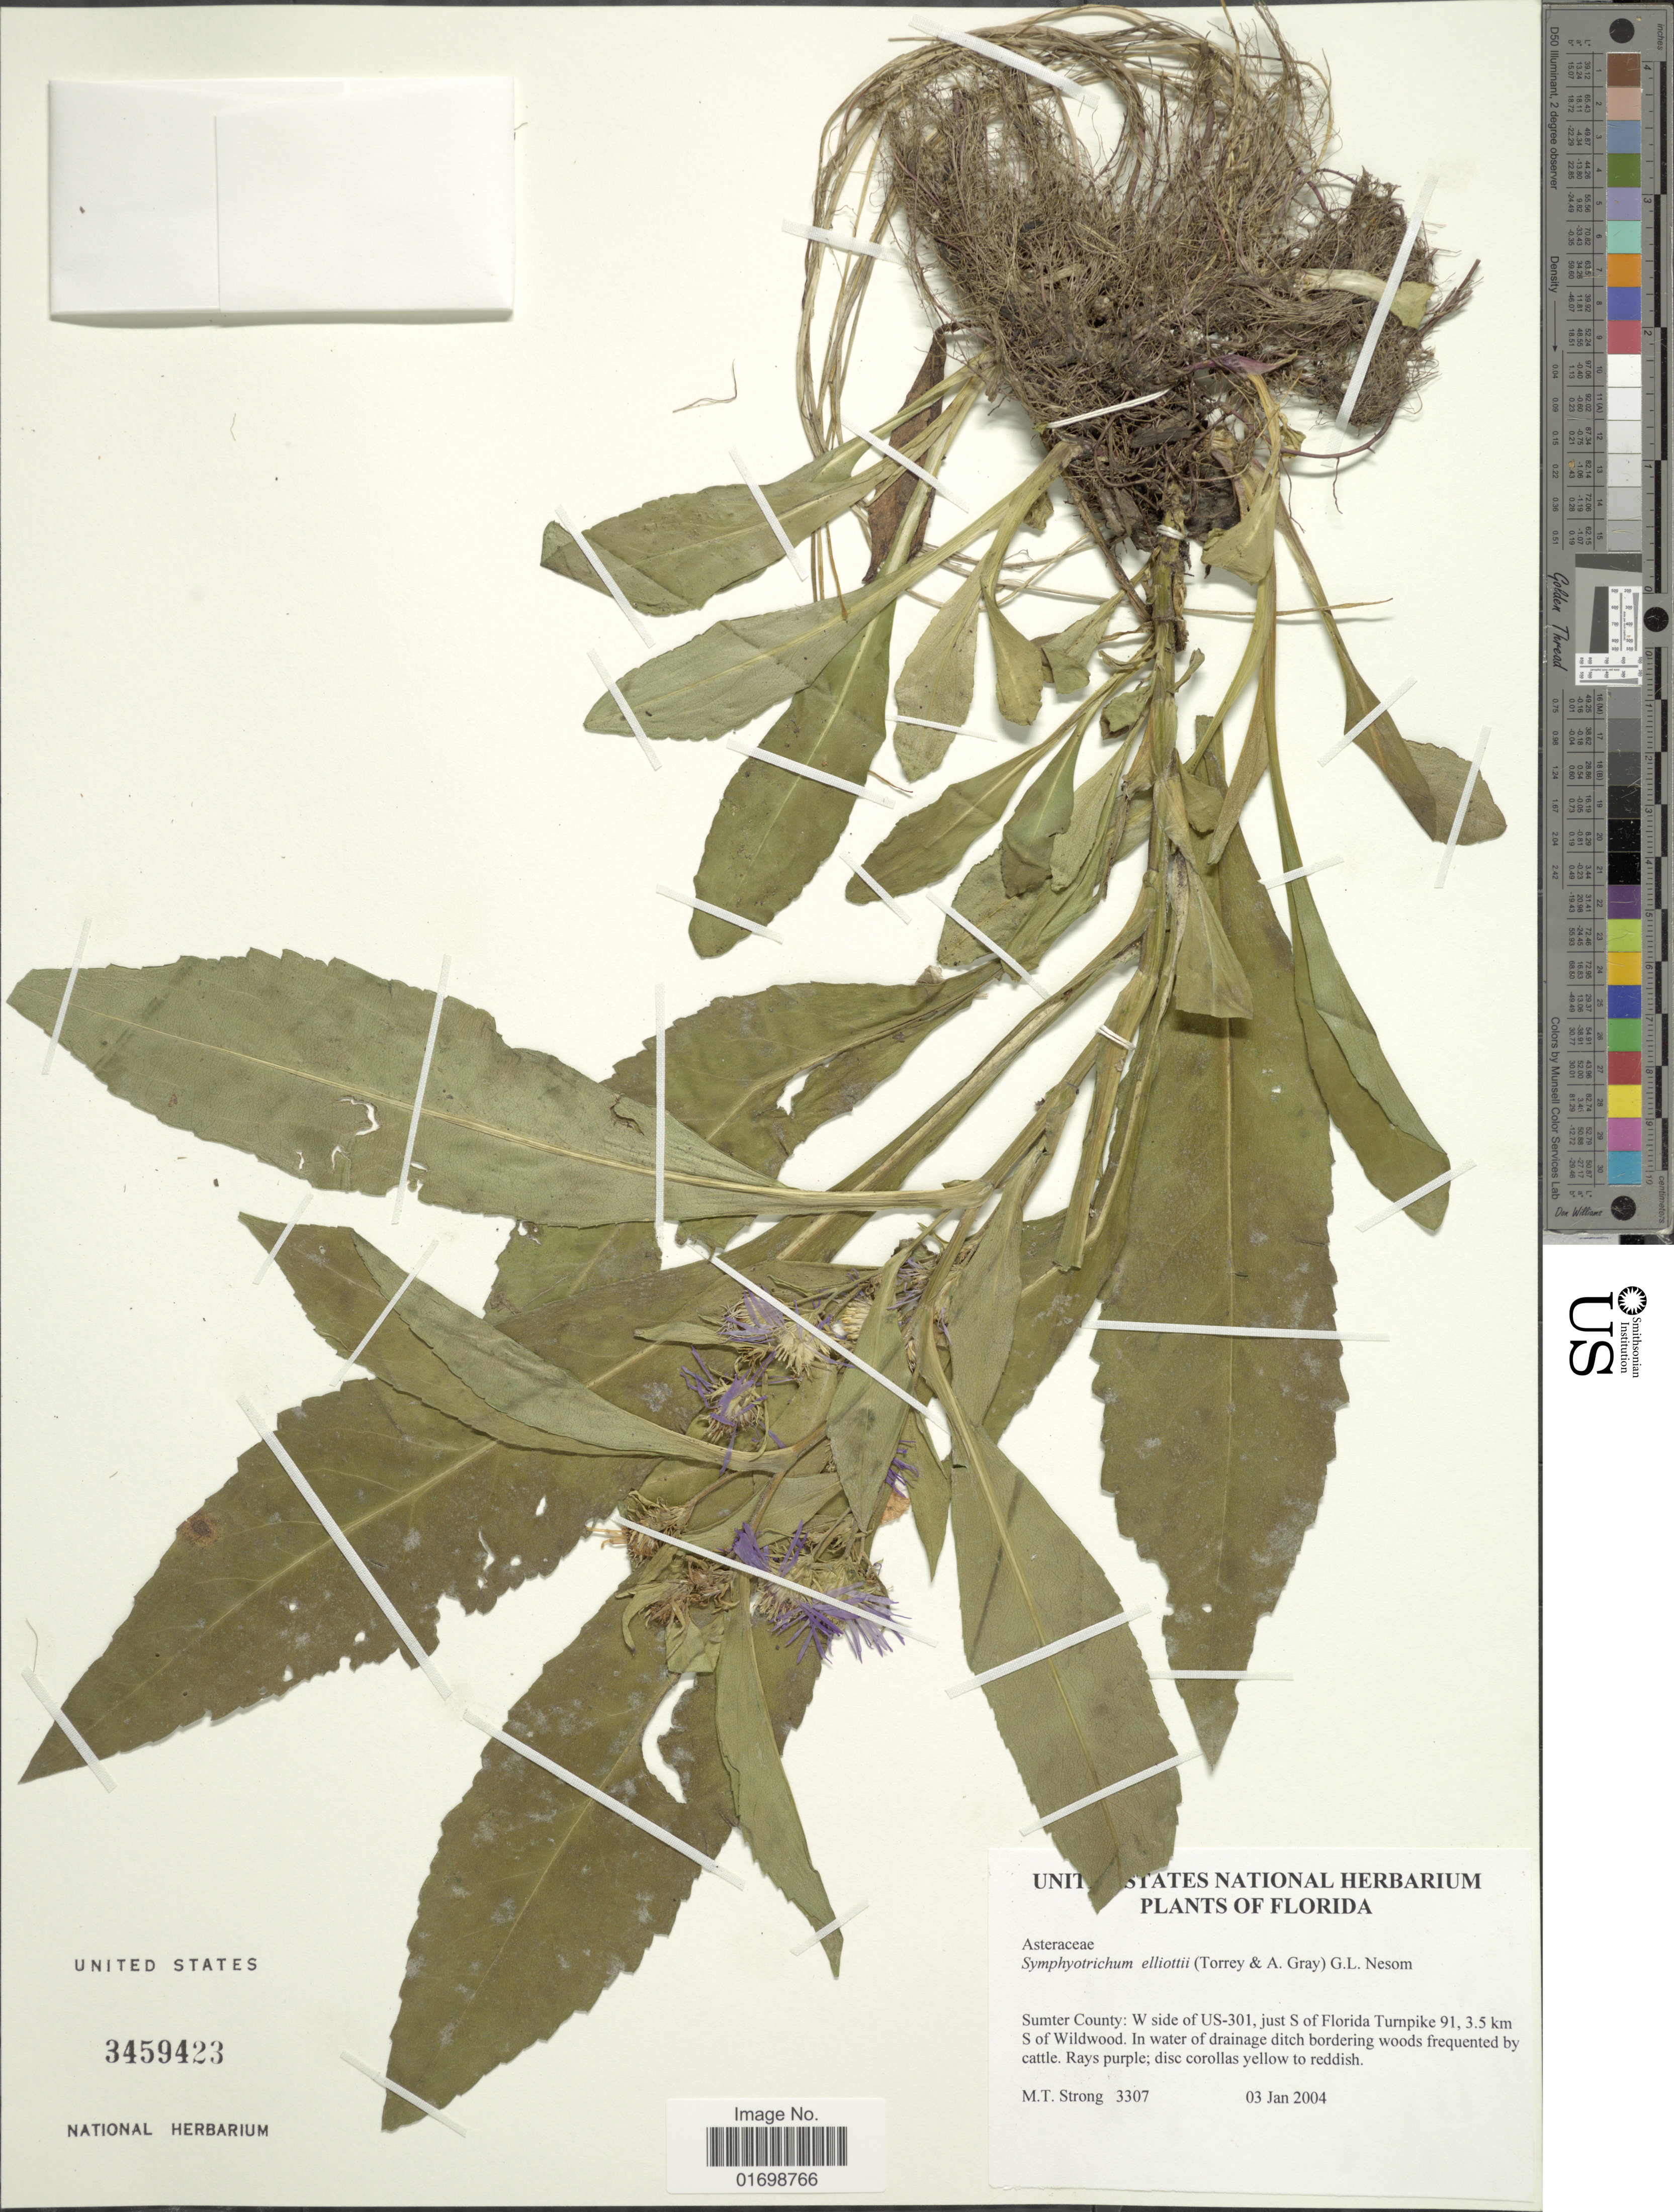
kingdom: Plantae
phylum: Tracheophyta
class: Magnoliopsida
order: Asterales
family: Asteraceae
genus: Symphyotrichum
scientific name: Symphyotrichum elliottii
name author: (Torr. & A. Gray) G.L. Nesom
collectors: M. T. Strong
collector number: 3307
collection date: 2004-01-03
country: United States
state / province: Florida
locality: Sumter County: W side of US-301, just S of Florida Turnpike 91, 3.5 km S of Wildwood, in water of drainage ditch bordering woods frequented by cattle.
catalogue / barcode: US 3459423